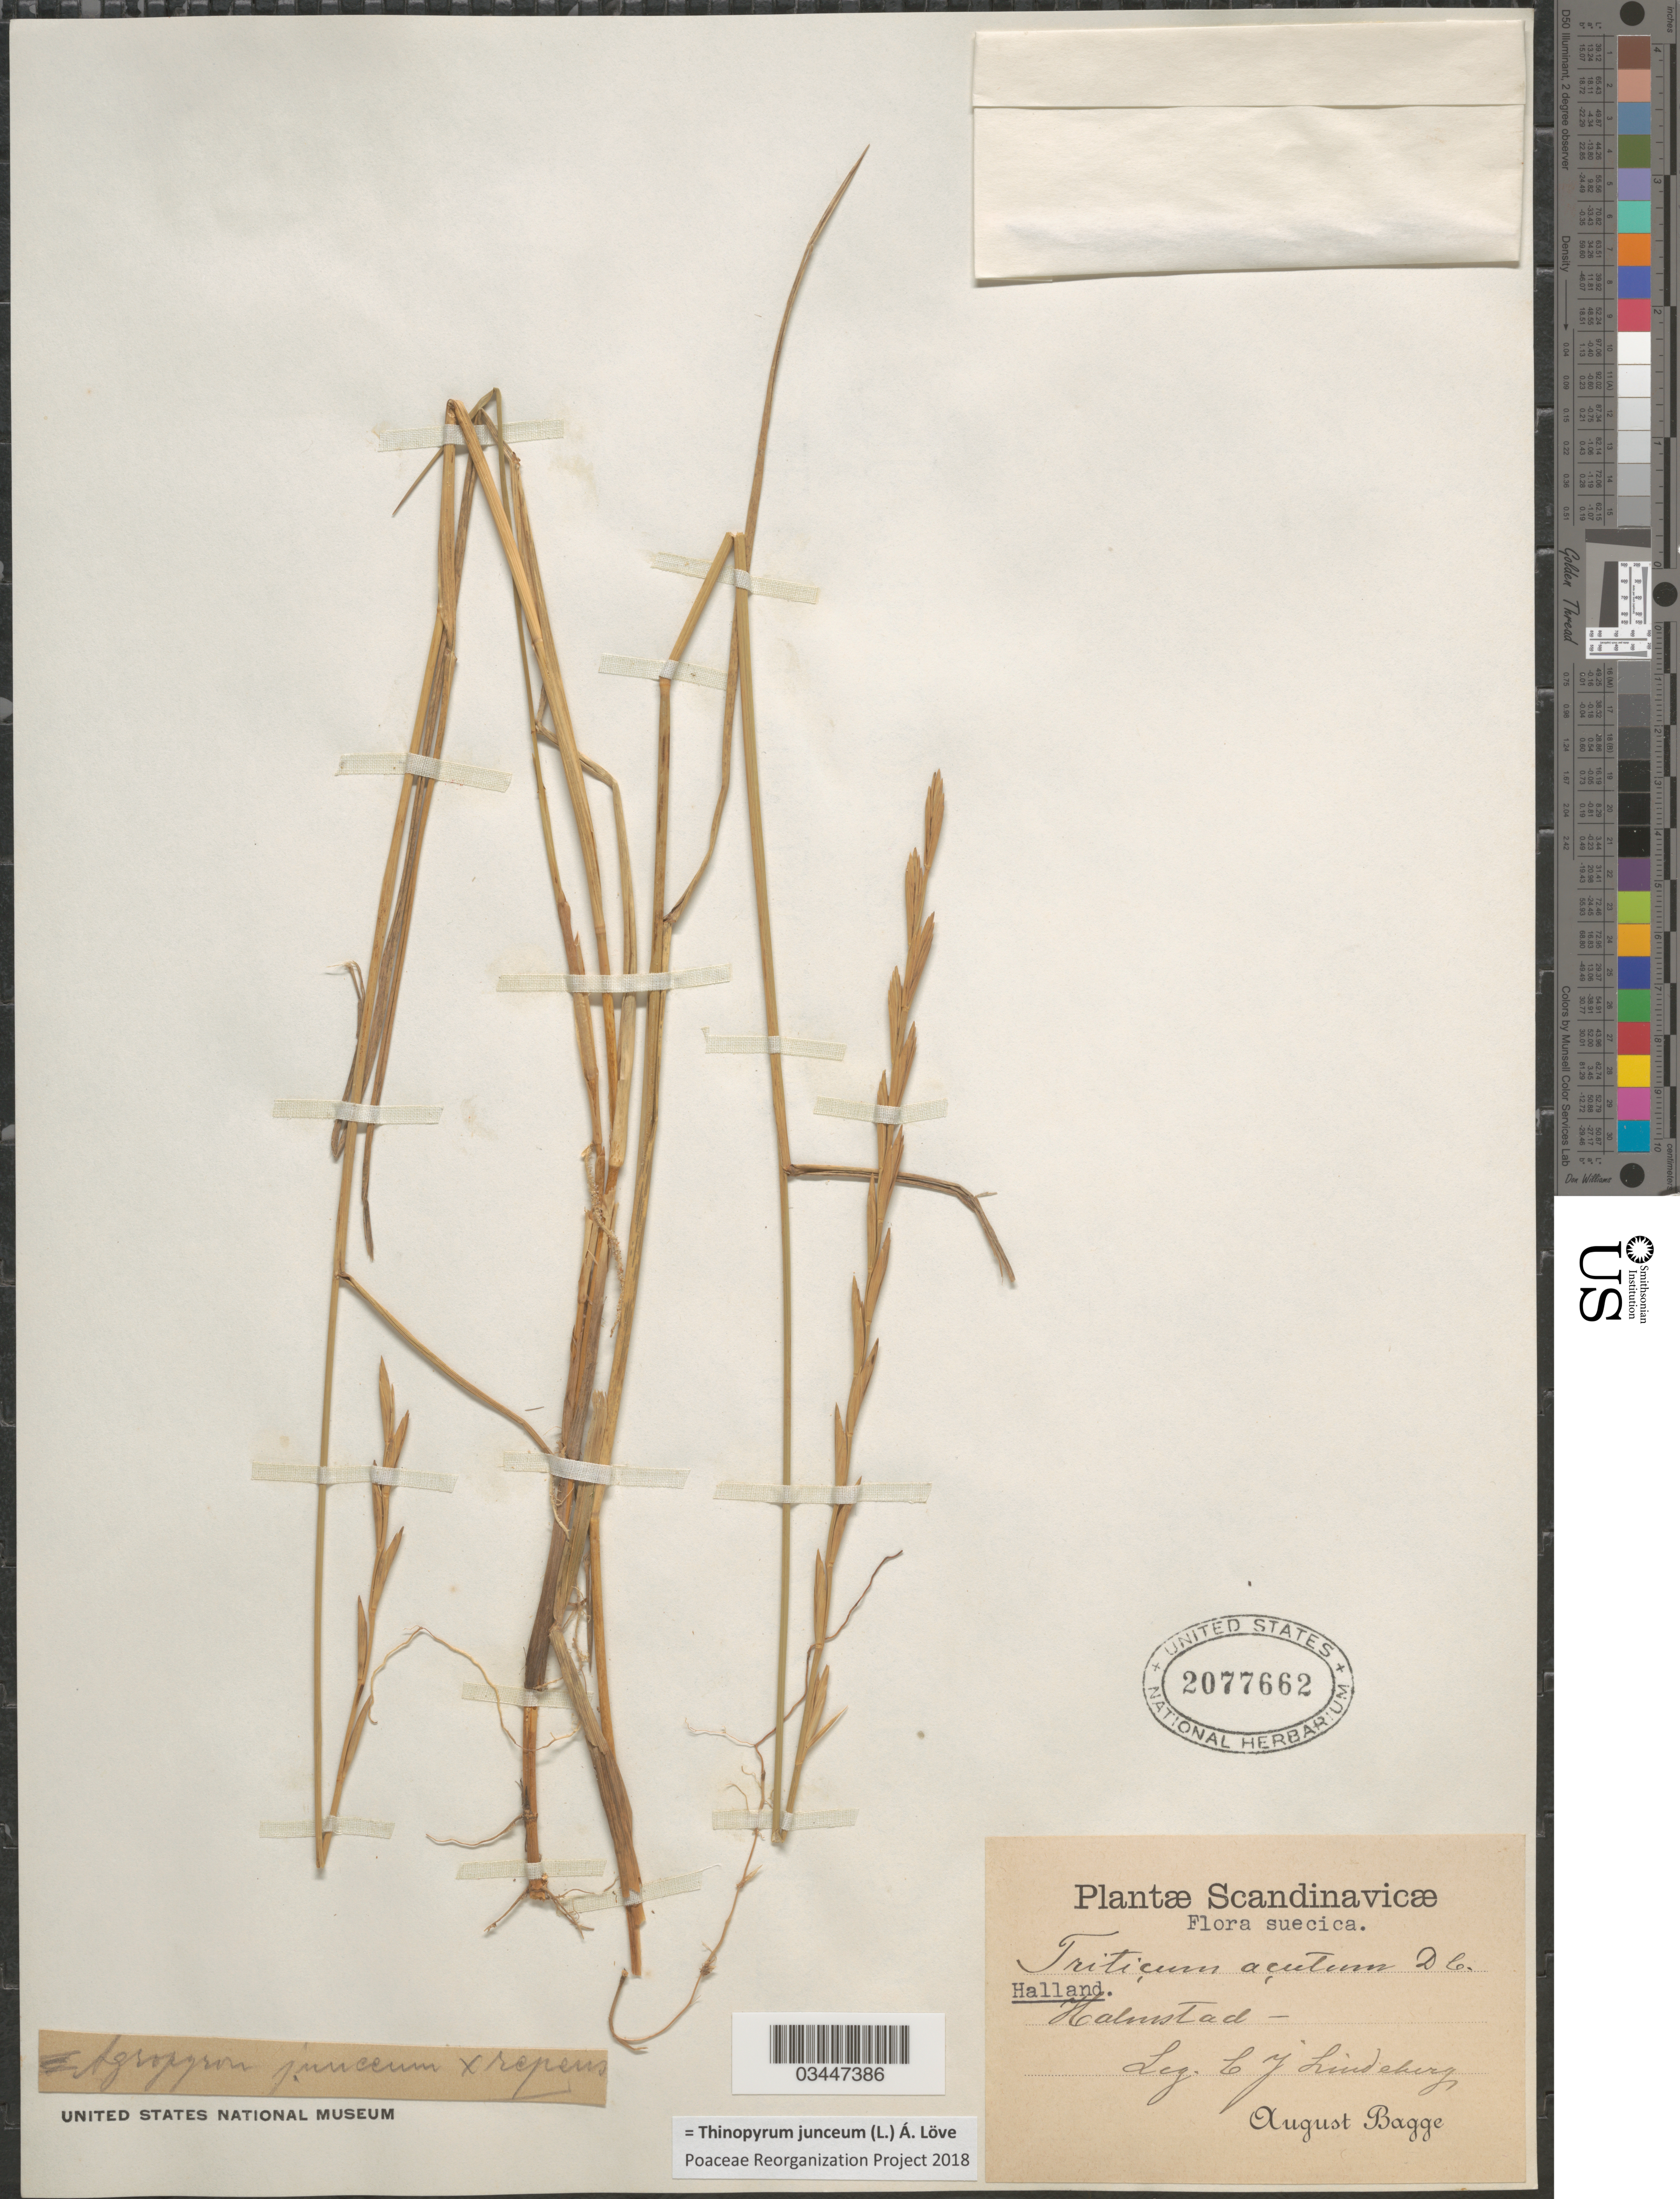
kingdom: Plantae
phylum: Tracheophyta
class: Liliopsida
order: Poales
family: Poaceae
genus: Thinopyrum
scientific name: Thinopyrum junceum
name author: (L.) Á. Löve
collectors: C. Lindeberg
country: Sweden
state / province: Halland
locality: Scandinavicæ. Suecica. Halland. Halmstad.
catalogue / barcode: US 2077662